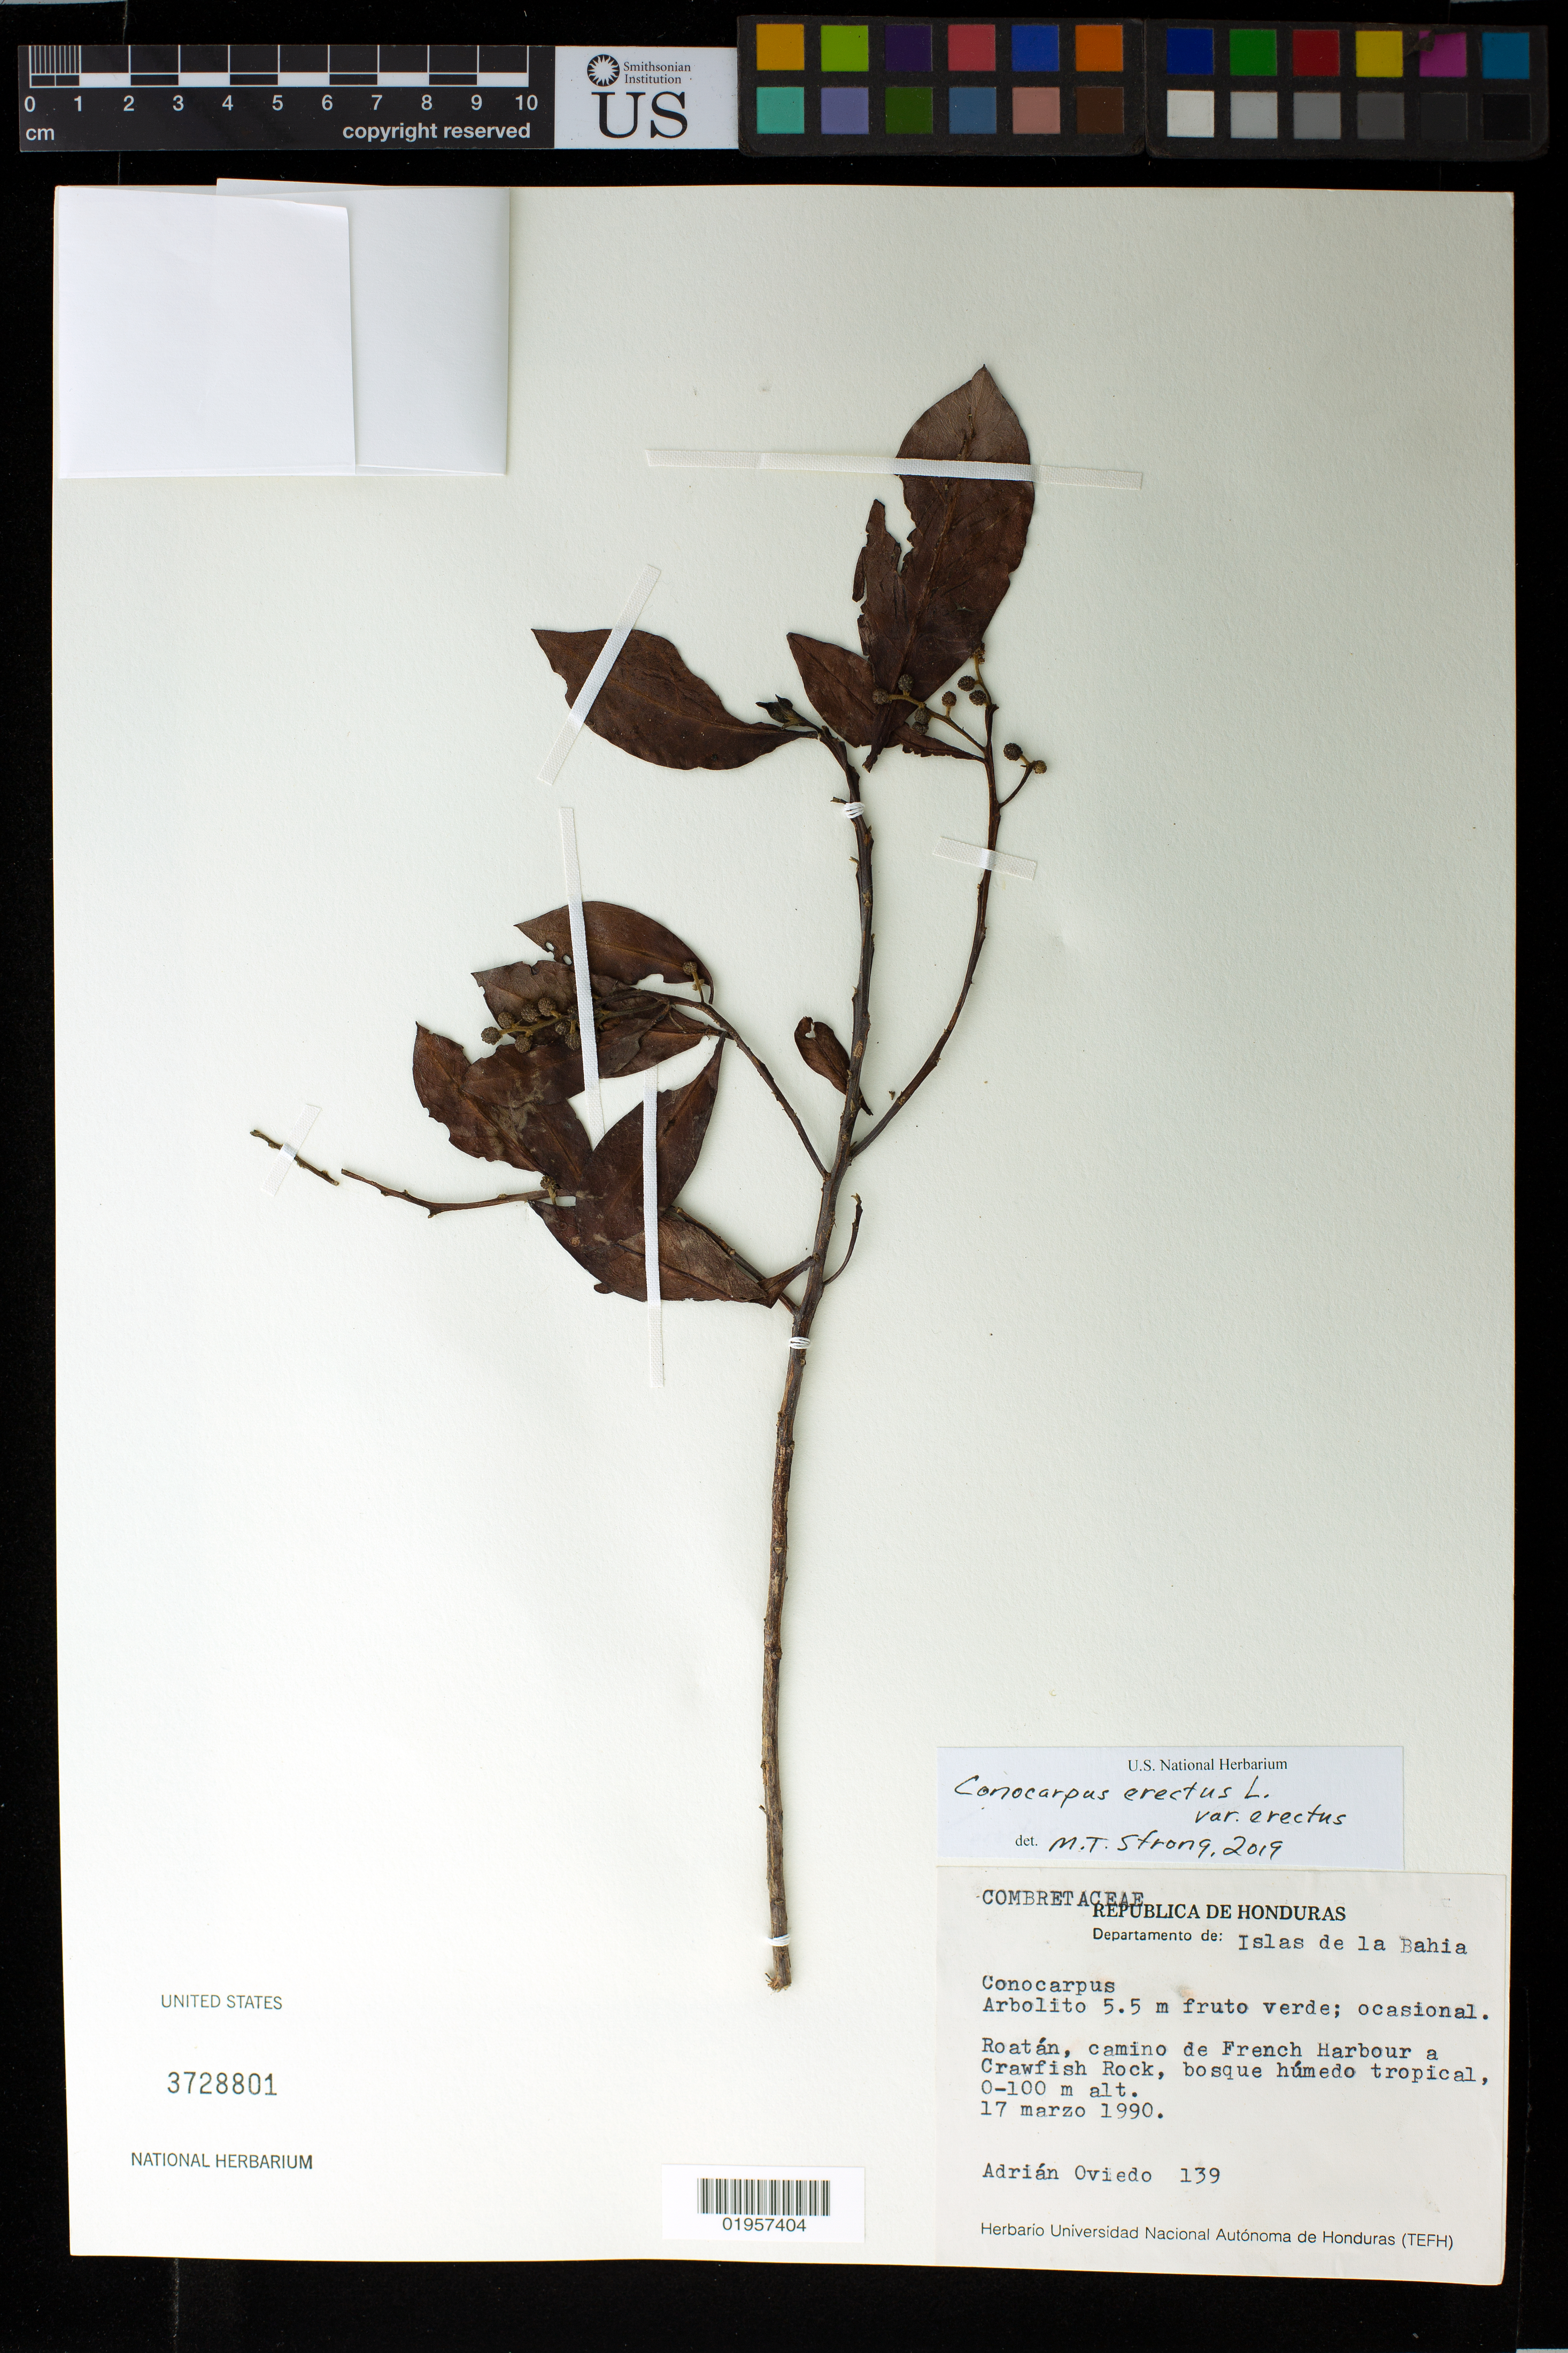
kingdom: Plantae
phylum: Tracheophyta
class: Magnoliopsida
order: Myrtales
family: Combretaceae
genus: Conocarpus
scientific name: Conocarpus erectus var. erectus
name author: L.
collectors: A. Oviedo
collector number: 139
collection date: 1990-03-17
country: Honduras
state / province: Islas de la Bahía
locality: Roatan, camino de French Harbour a Crawfish Rock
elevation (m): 0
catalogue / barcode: US 3728801